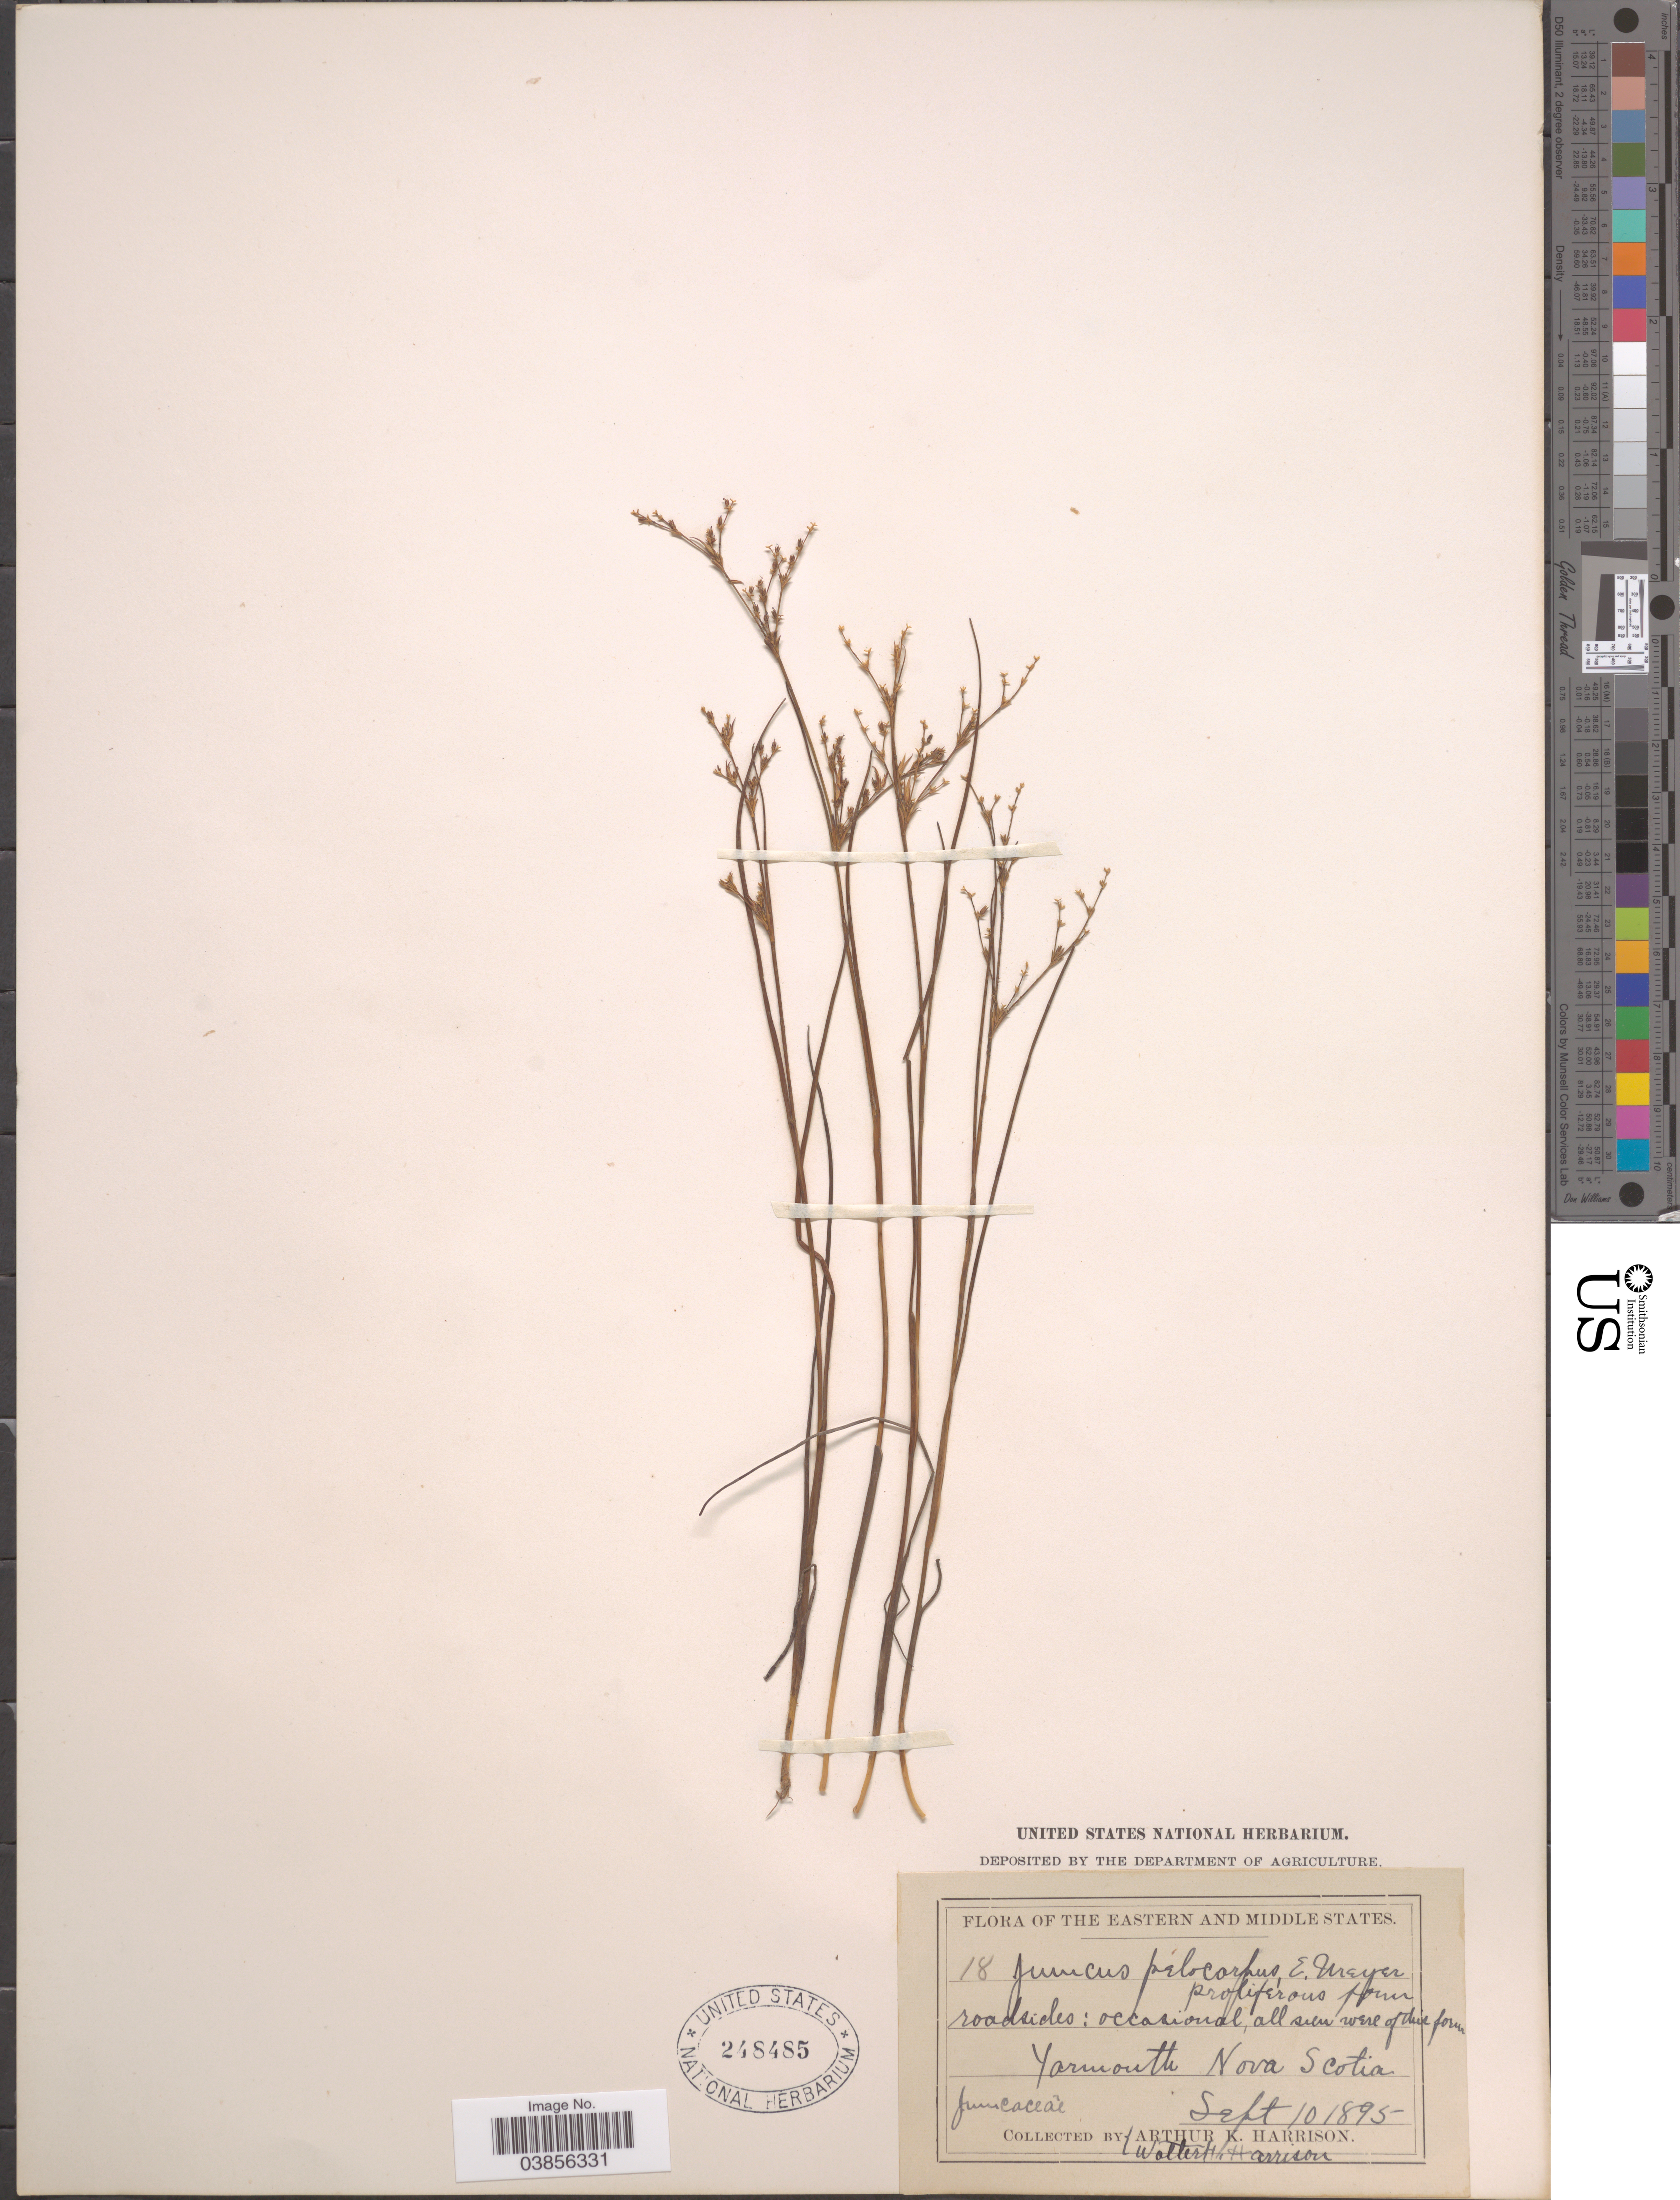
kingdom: Plantae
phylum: Tracheophyta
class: Liliopsida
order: Poales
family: Juncaceae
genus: Juncus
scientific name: Juncus pelocarpus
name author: E. Mey.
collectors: A. K. Harrison & W. H. Harrison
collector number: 18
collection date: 1895-09-10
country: Canada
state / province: Nova Scotia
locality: The Eastern and Middle States. Yarmouth.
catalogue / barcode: US 248485